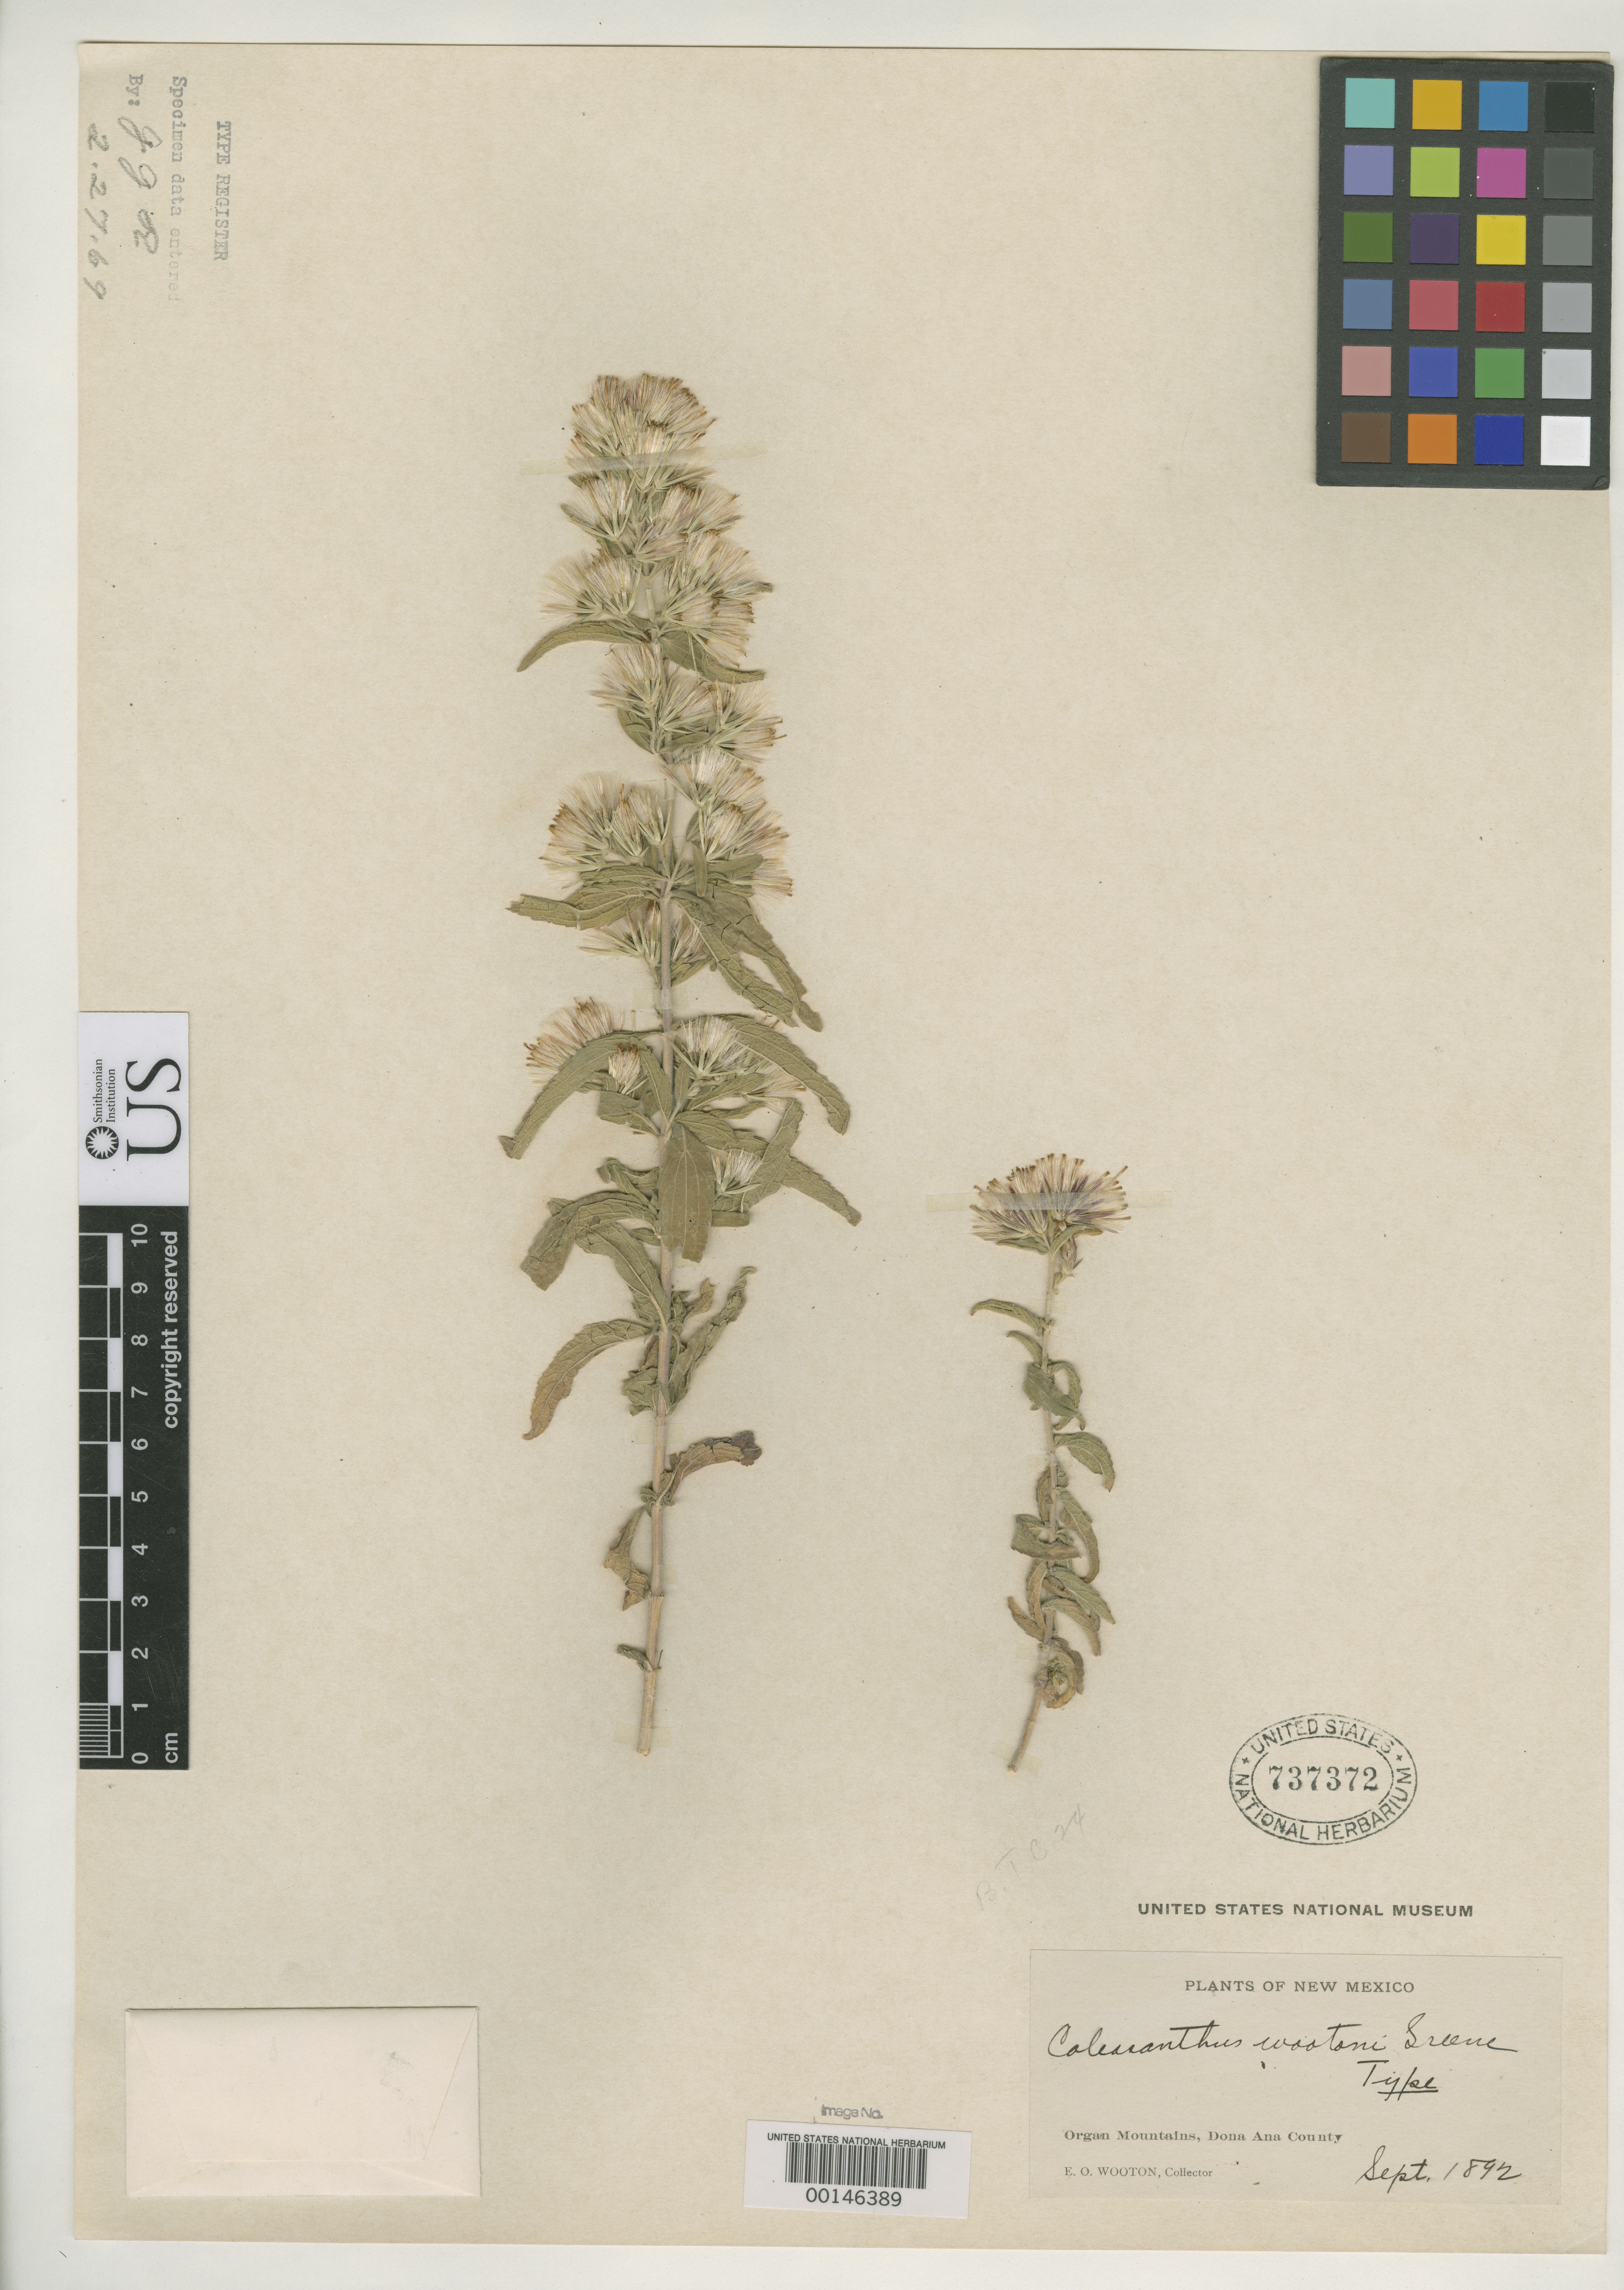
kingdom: Plantae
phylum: Tracheophyta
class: Magnoliopsida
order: Asterales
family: Asteraceae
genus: Coleosanthus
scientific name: Coleosanthus wootoni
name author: Greene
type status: Type Collection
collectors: E. O. Wooton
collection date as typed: Sep 1892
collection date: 1892-09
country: United States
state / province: New Mexico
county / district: Dona Ana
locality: Organ Mts.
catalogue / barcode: US 737372